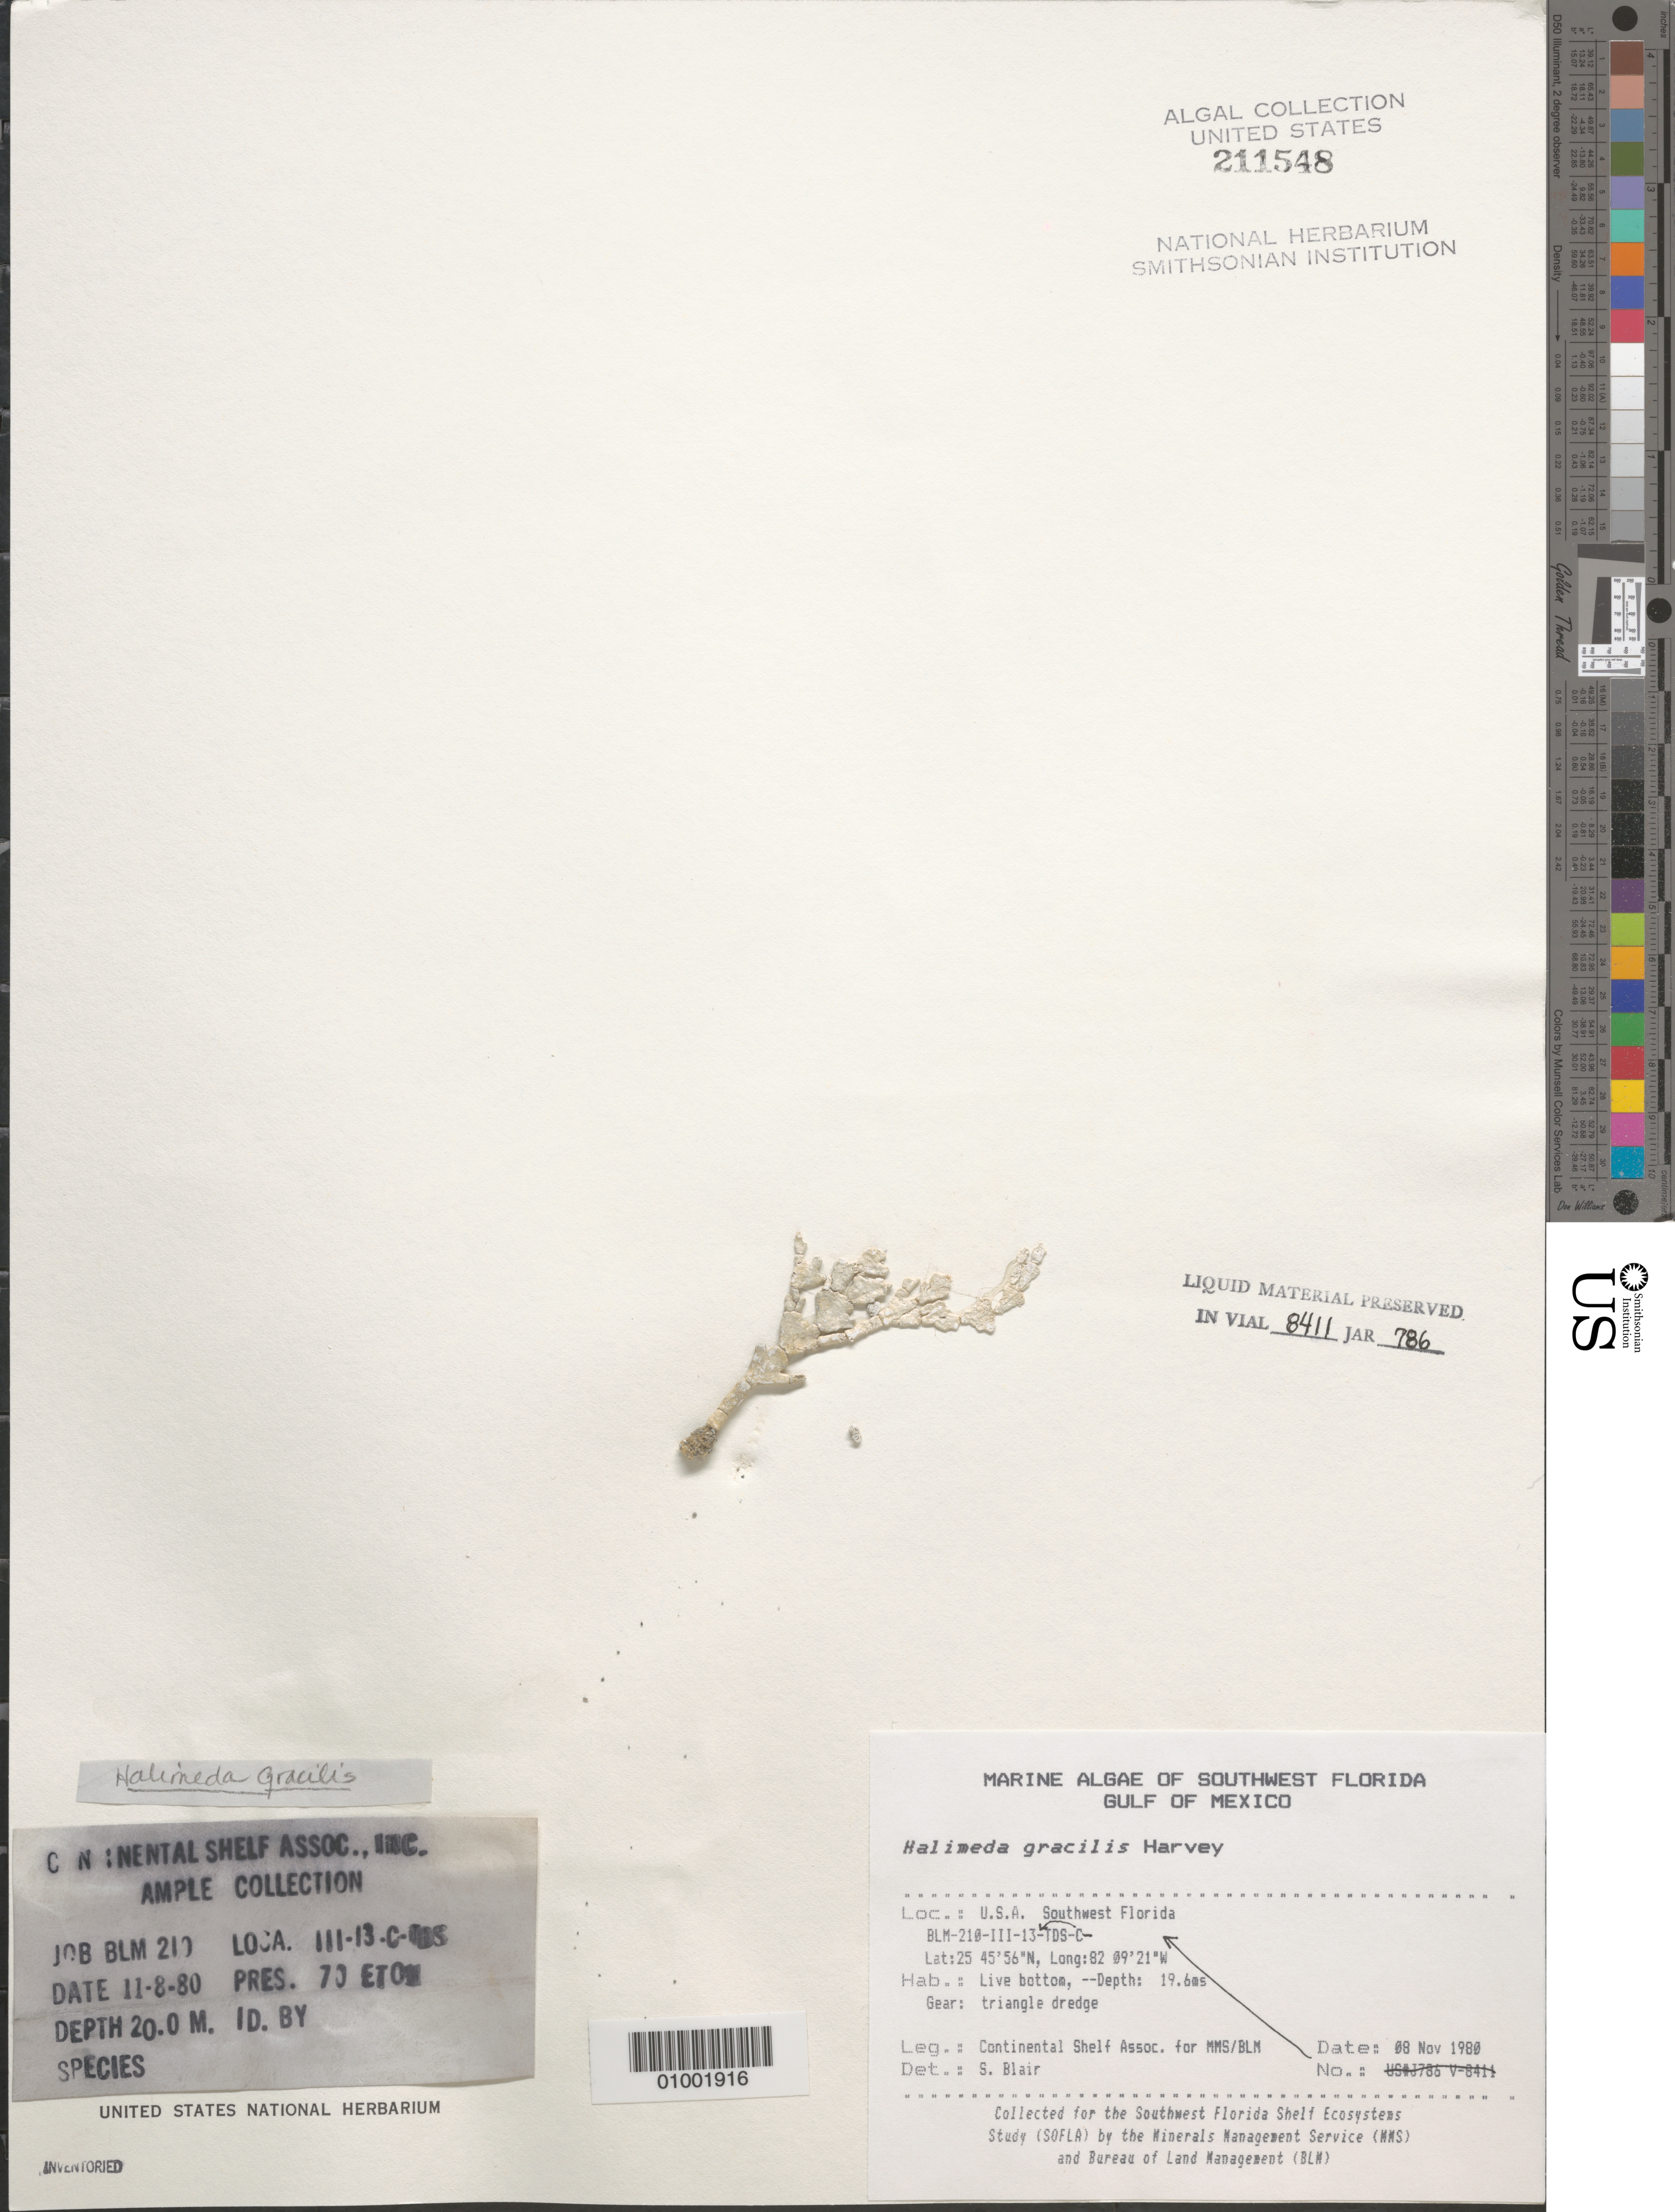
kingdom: Plantae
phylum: Chlorophyta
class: Ulvophyceae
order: Bryopsidales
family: Halimedaceae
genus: Halimeda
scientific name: Halimeda gracilis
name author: Harv. ex J. Agardh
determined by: Blair, S. M.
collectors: Continental Shelf Associates for the MMS/BLM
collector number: BLM-210-III-13-C-TDS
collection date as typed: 08 Nov 1980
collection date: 1980-11-08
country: United States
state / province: Florida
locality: Gulf of Mexico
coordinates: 25 45'56"N, 82 09'21"W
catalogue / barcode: US 211548